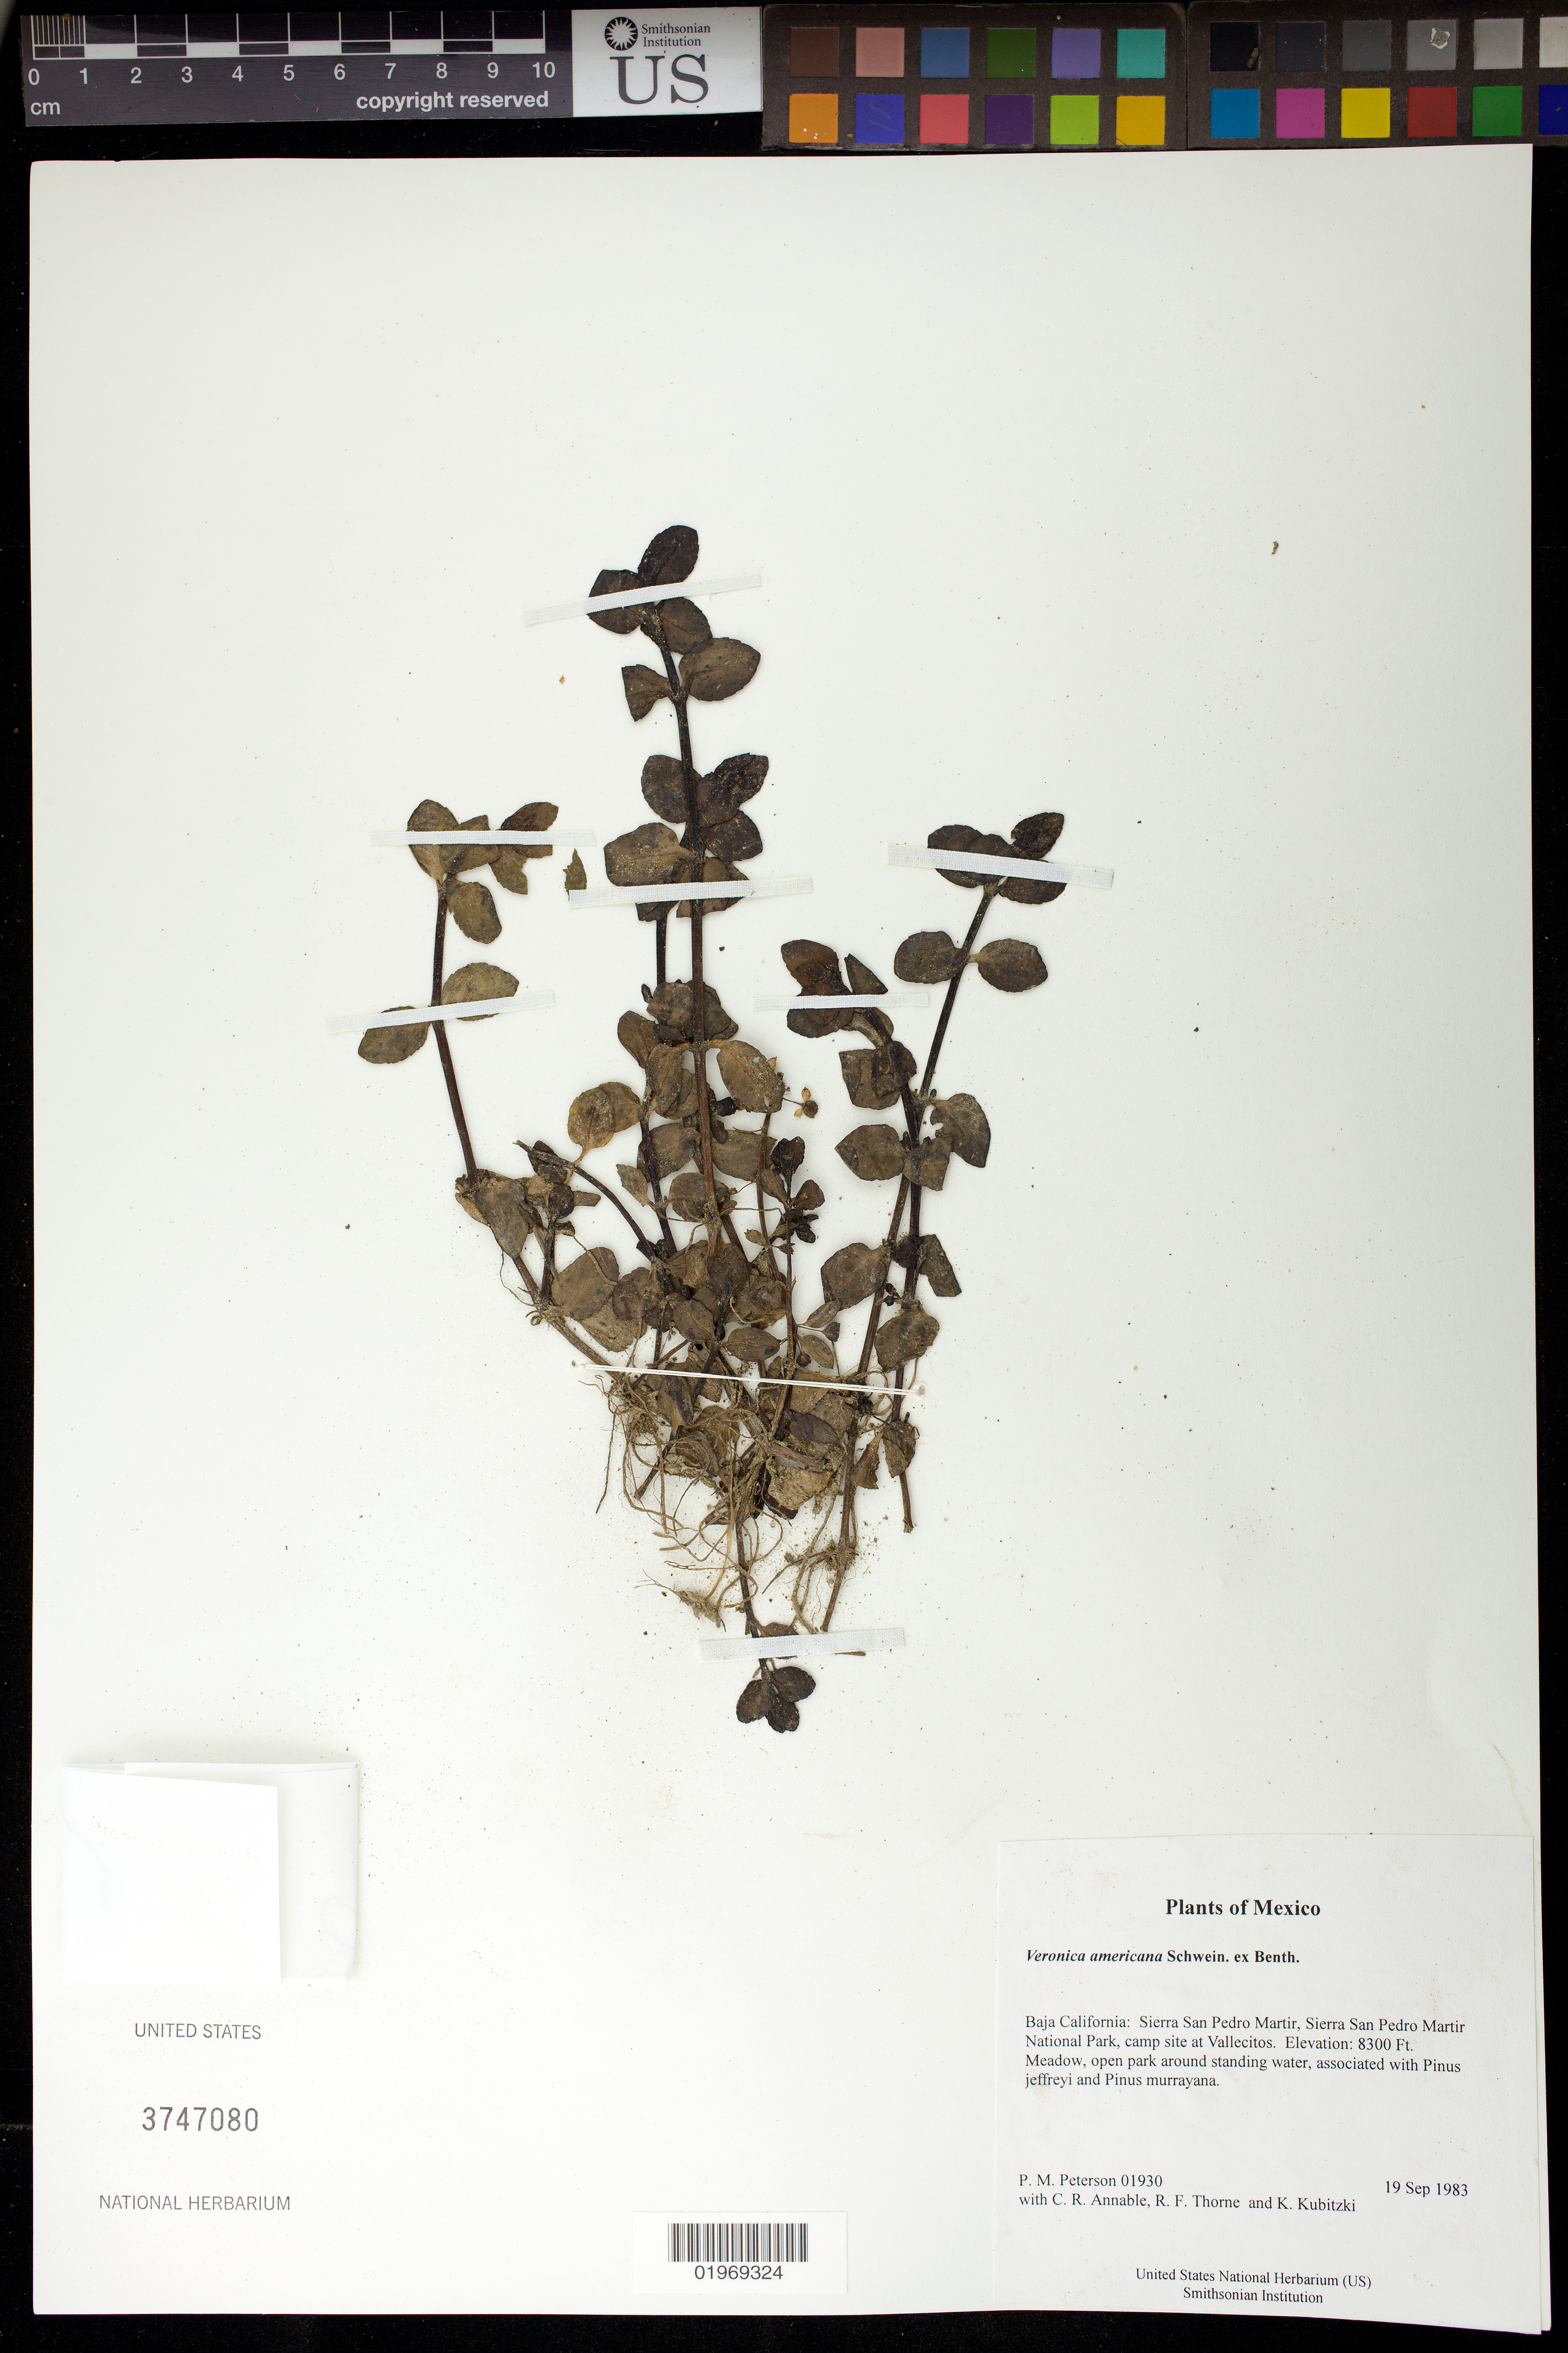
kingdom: Plantae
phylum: Tracheophyta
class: Magnoliopsida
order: Lamiales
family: Plantaginaceae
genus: Veronica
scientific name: Veronica americana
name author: Schwein. ex Benth.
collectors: P. M. Peterson, C. R. Annable, R. F. Thorne & K. Kubitzki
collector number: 01930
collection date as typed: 19 Sep 1983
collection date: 1983-09-19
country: Mexico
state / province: Baja California Norte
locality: Sierra San Pedro Martir, Sierra San Pedro Martir National Park, camp site at Vallecitos.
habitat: Meadow, open park around standing water, associated with Pinus jeffreyi and Pinus murrayana.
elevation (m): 2530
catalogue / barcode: US 3747080